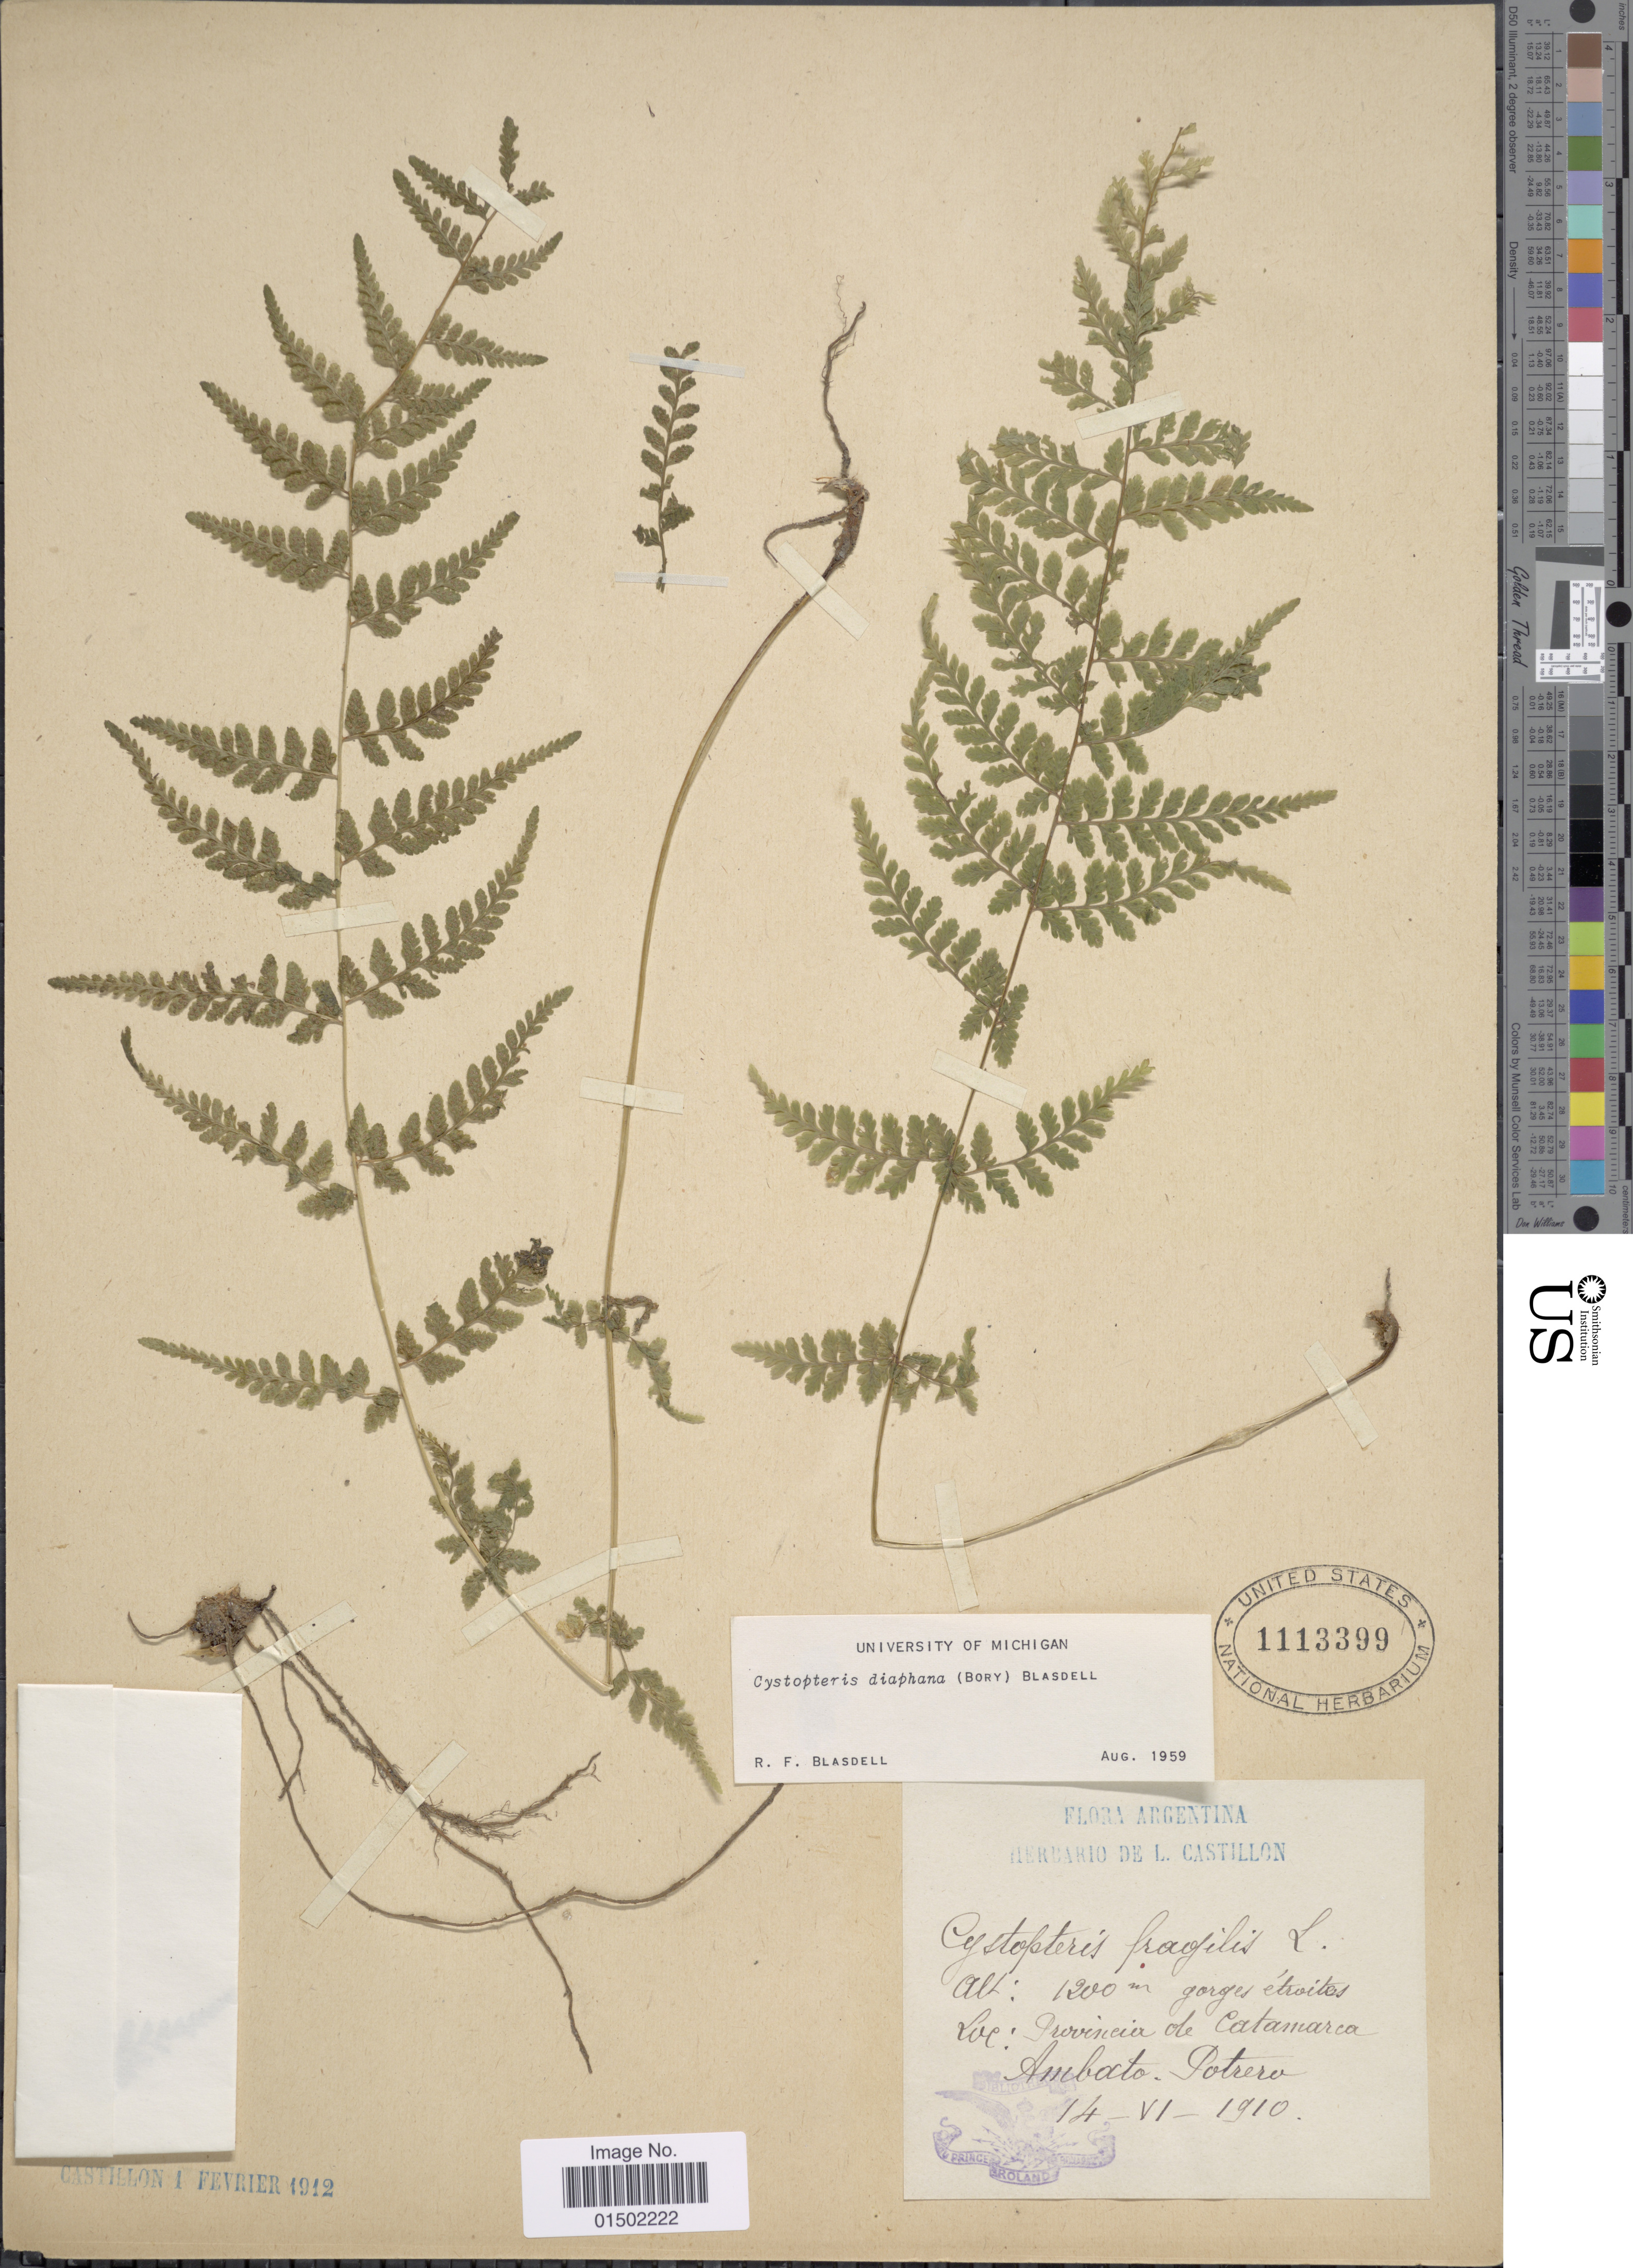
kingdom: Plantae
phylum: Tracheophyta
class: Polypodiopsida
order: Polypodiales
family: Cystopteridaceae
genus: Cystopteris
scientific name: Cystopteris diaphana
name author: (Bory) Blasdell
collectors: ex herb. L. Castillon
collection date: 1910-06-14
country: Argentina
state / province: Catamarca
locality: Ambato, Potrero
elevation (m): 1200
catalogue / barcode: US 1113399